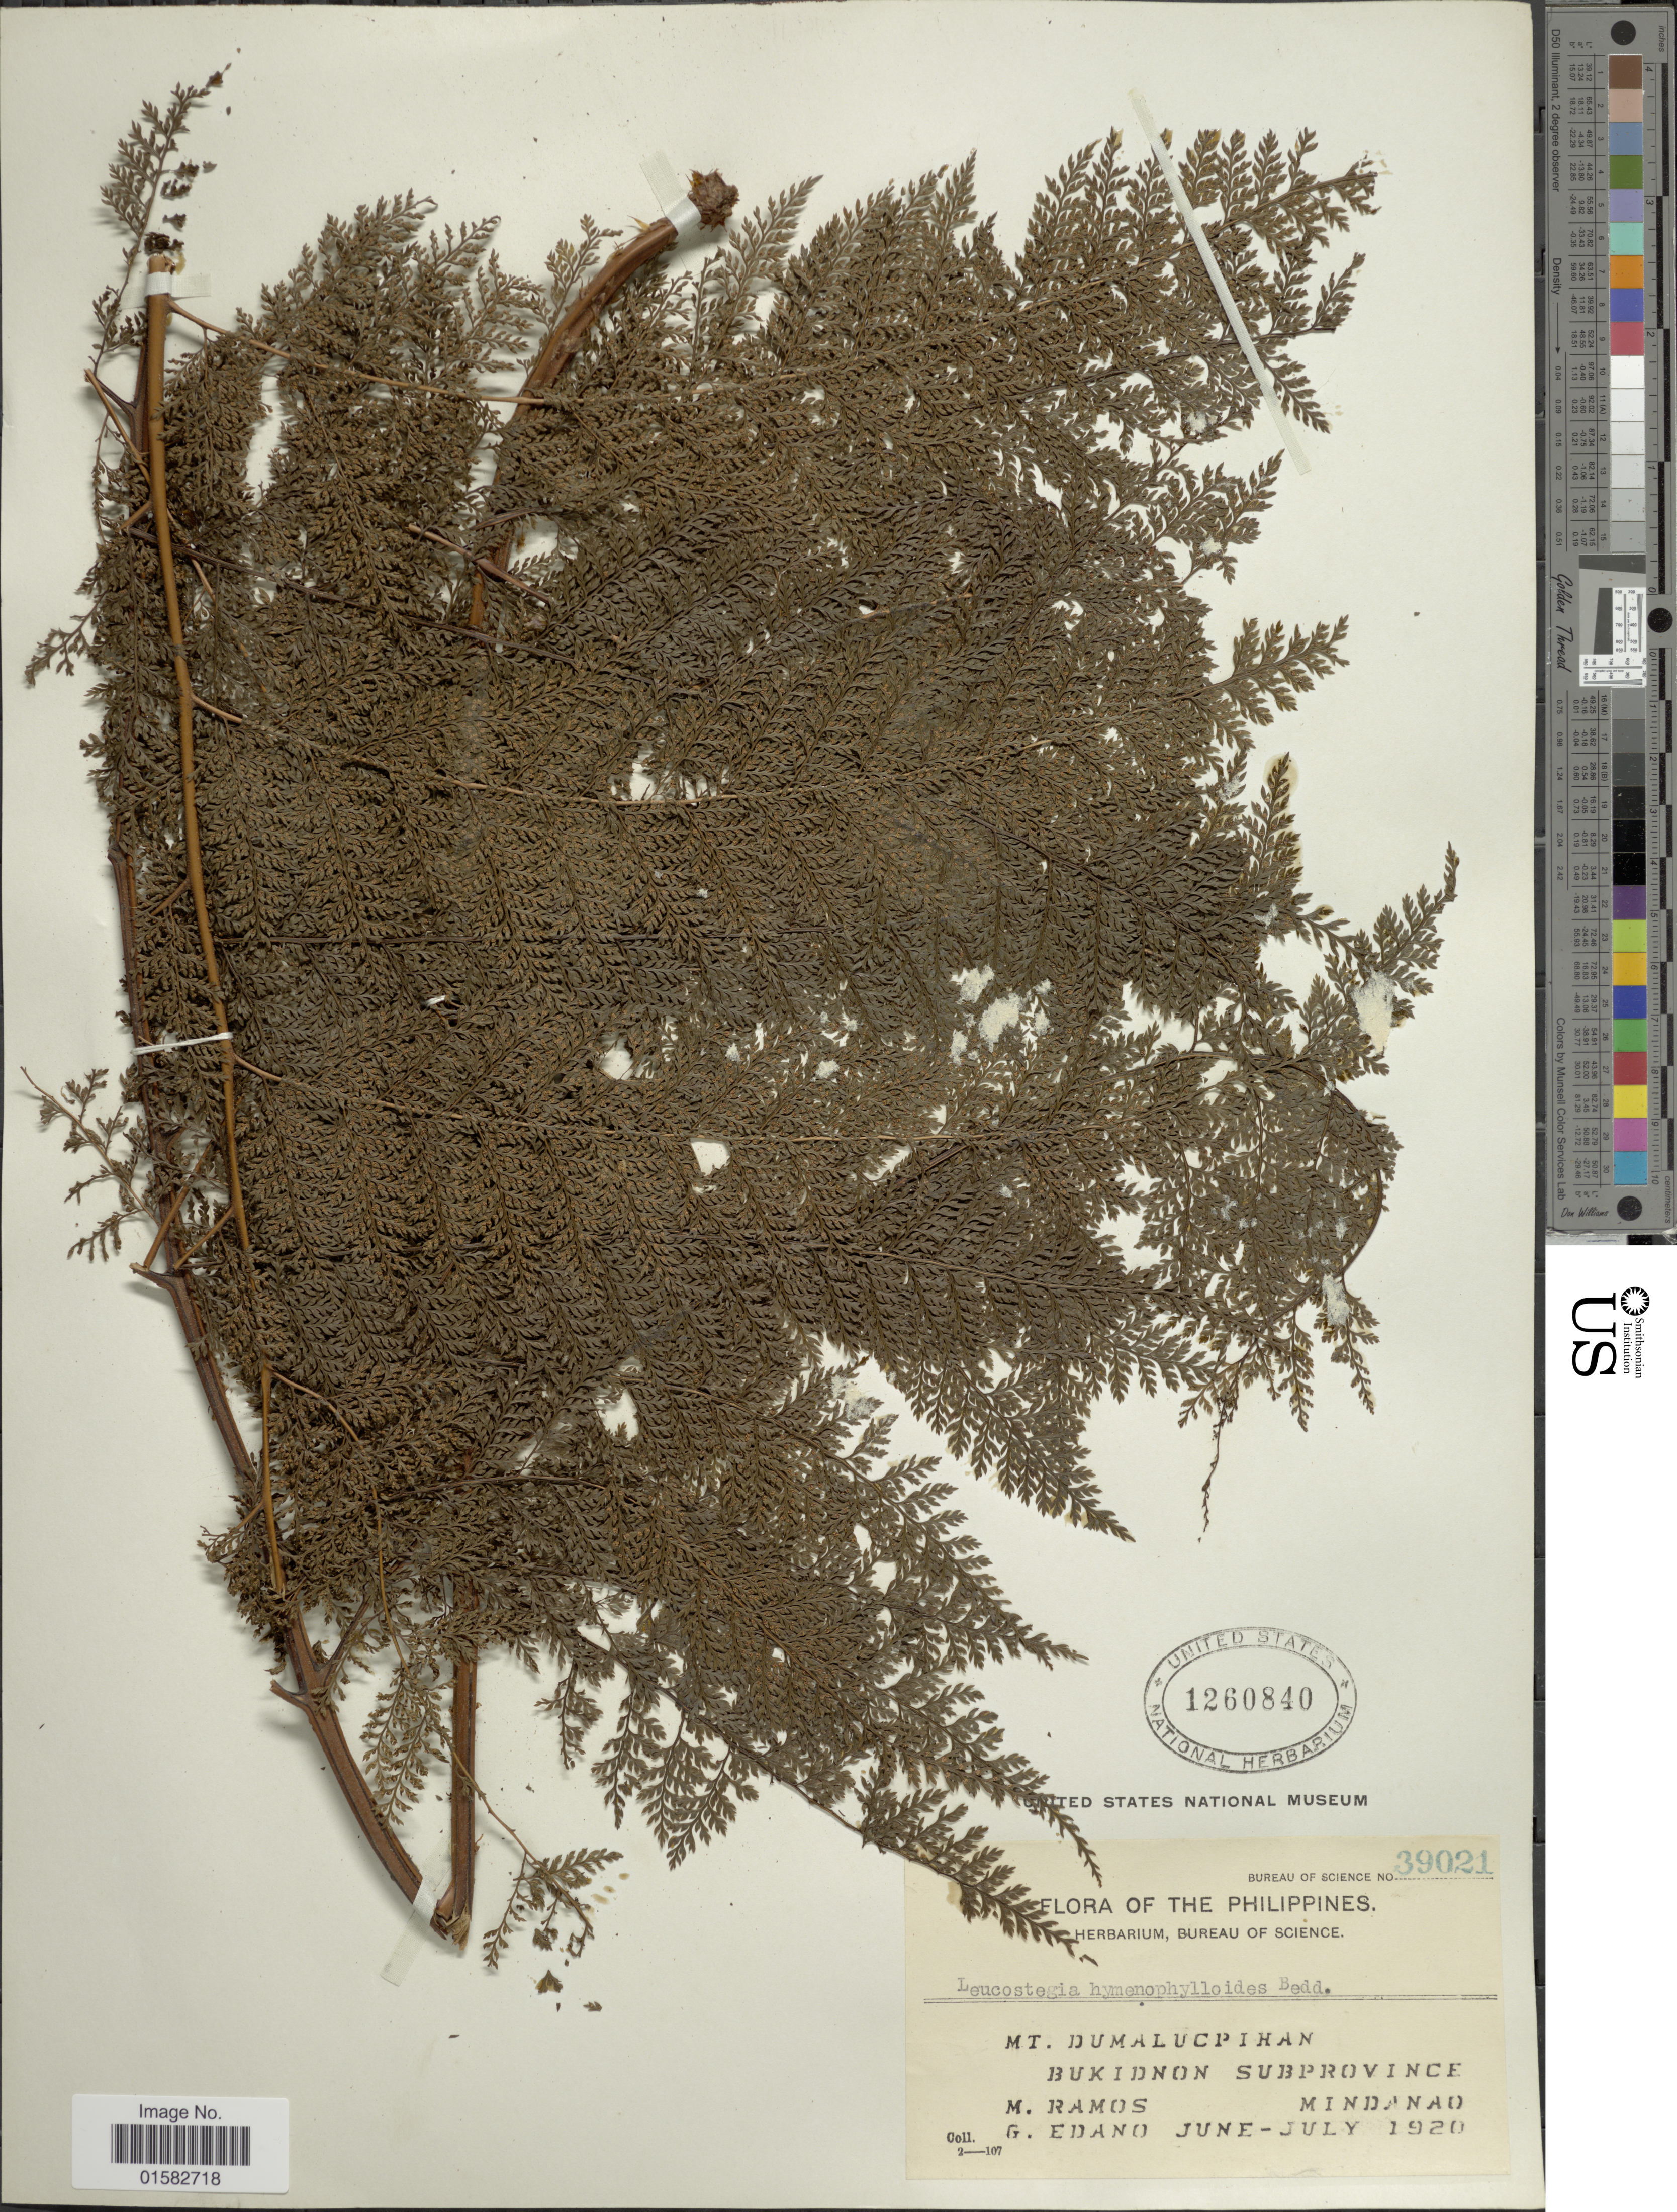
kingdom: Plantae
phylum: Tracheophyta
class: Polypodiopsida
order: Polypodiales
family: Davalliaceae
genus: Davallia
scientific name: Davallia hymenophylloides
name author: (Bedd.) Kuhn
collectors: M. Ramos & G. Edaño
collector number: Bureau of Science 39021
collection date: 1920-06/1920-07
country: Philippines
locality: Mt. Dumalucpihan, Bukidnon Subprovince, Mindanao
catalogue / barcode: US 1260840